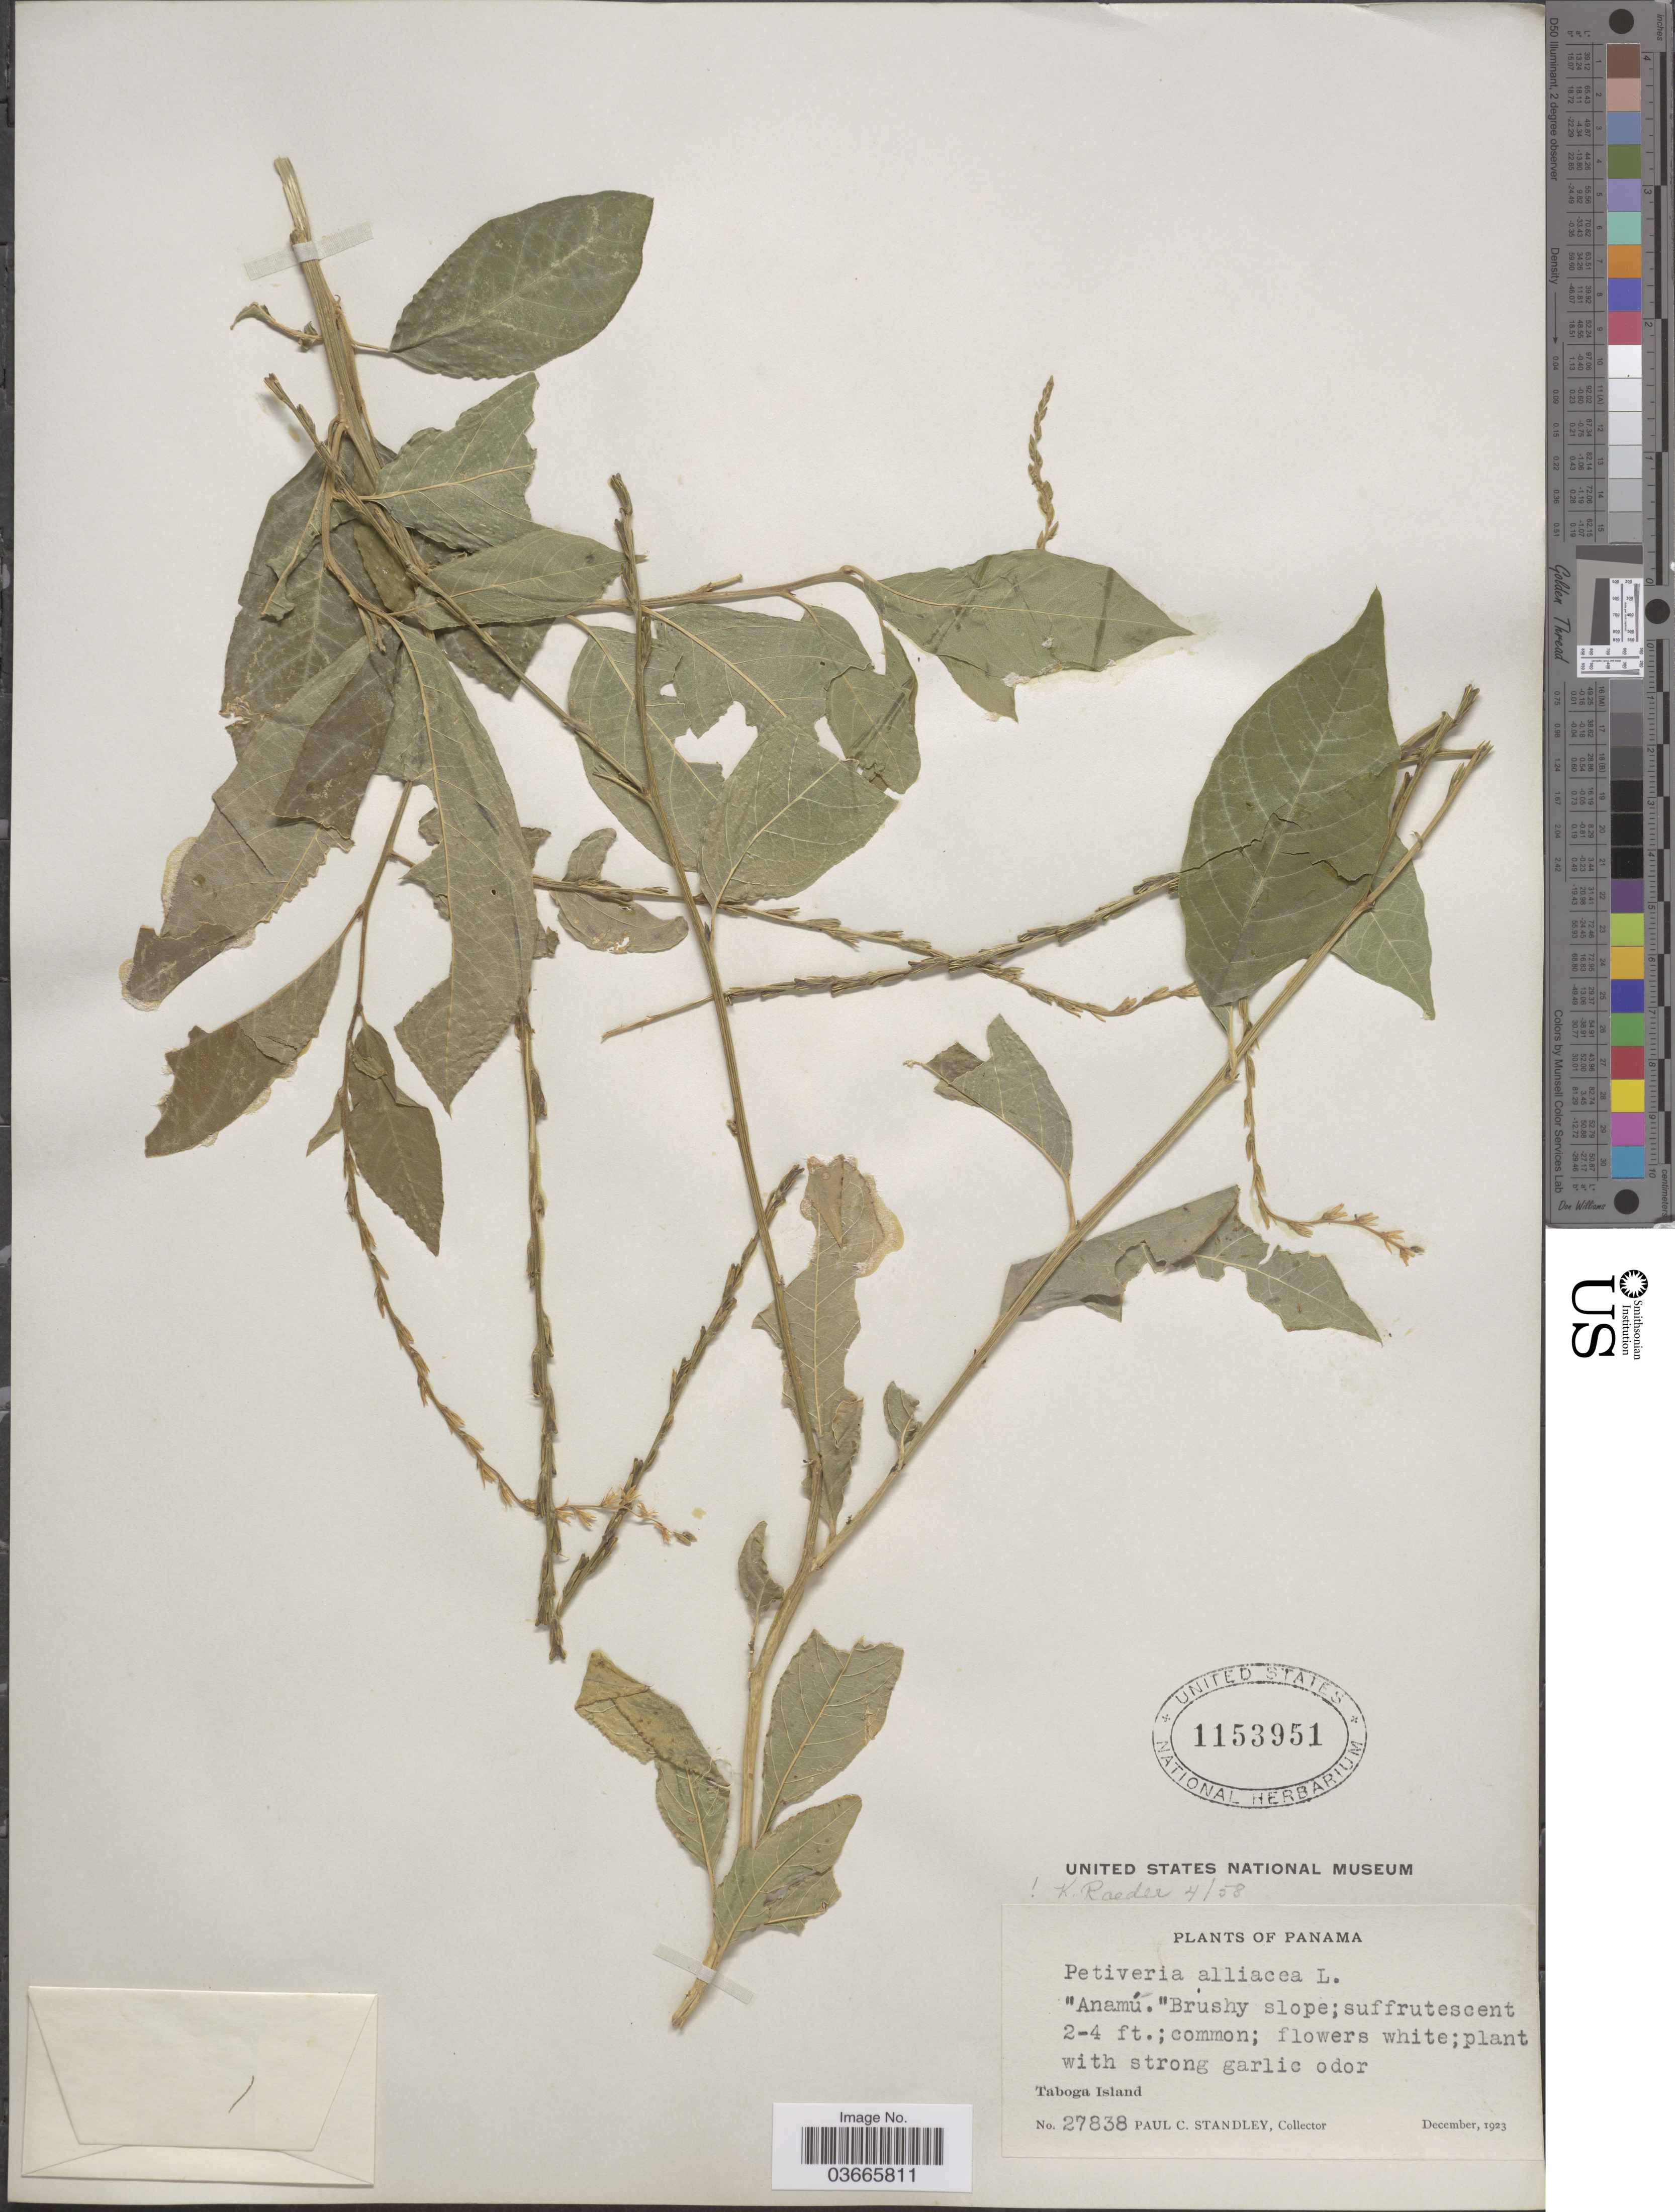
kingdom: Plantae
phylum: Tracheophyta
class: Magnoliopsida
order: Caryophyllales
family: Phytolaccaceae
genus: Petiveria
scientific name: Petiveria alliacea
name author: L.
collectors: P. C. Standley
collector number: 27838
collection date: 1923-12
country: Panama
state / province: Panamá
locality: Taboga Island.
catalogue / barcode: US 1153951